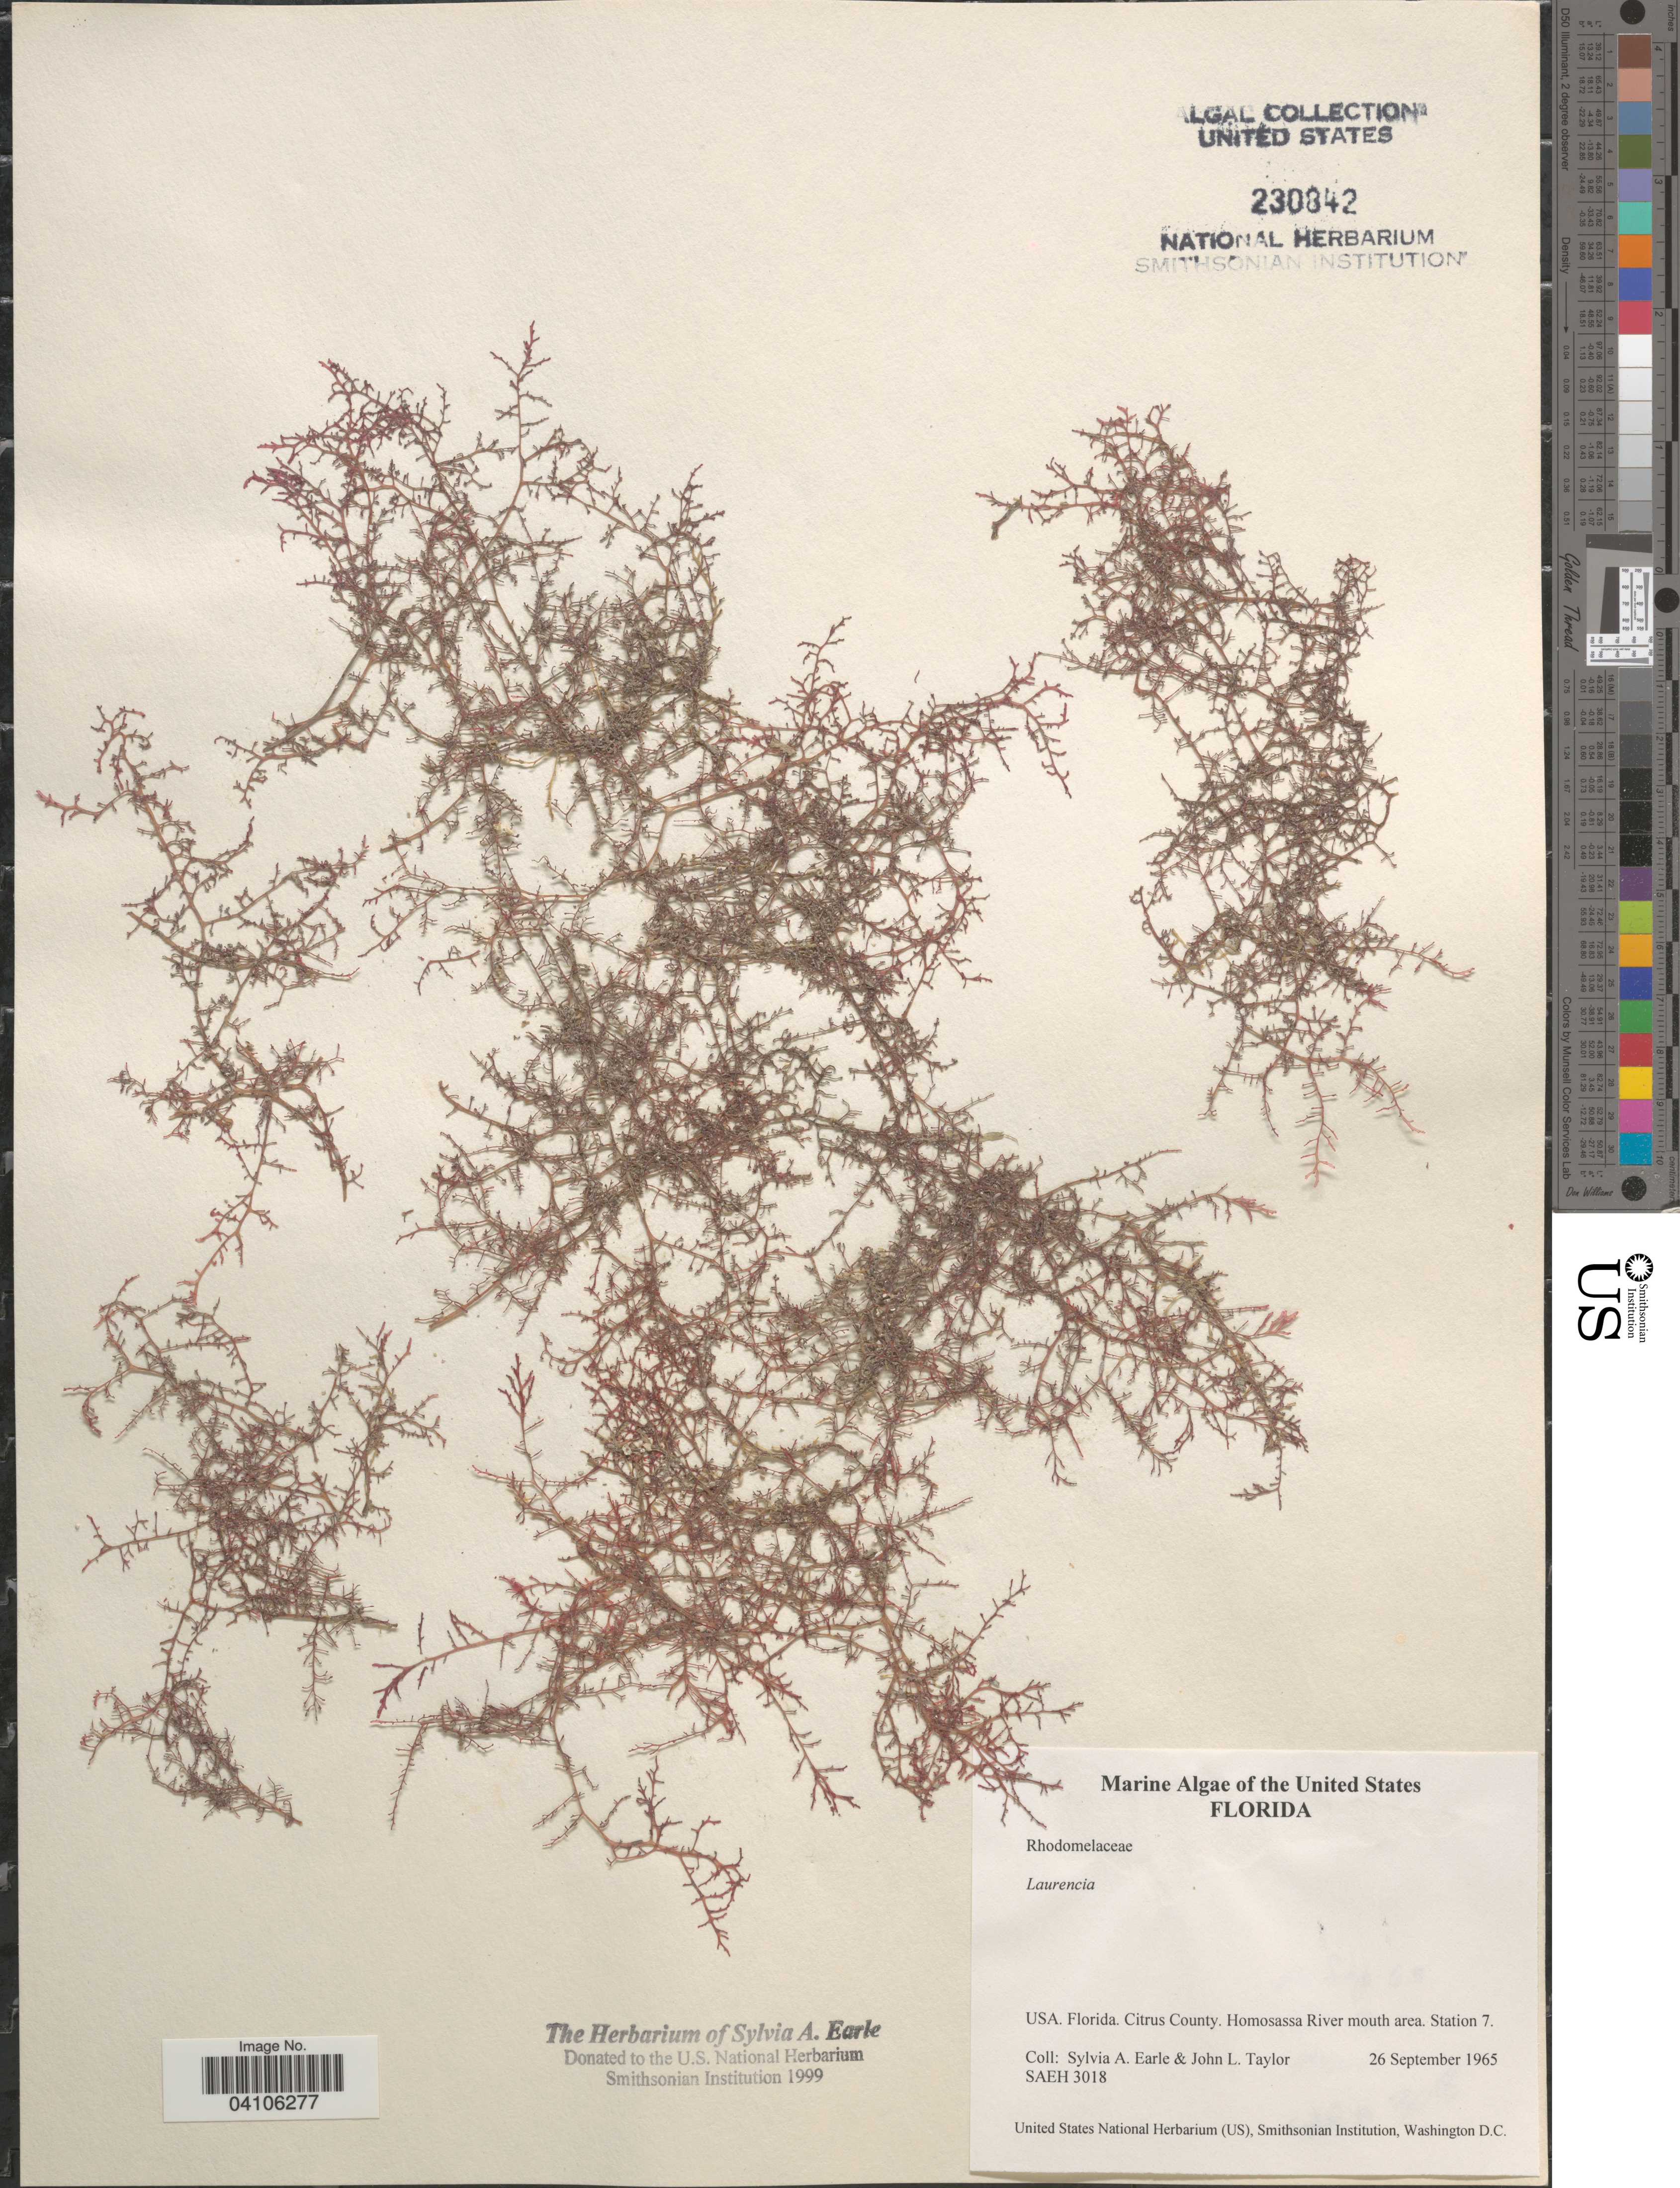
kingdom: Plantae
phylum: Rhodophyta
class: Florideophyceae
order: Ceramiales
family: Rhodomelaceae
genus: Laurencia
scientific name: Laurencia sp.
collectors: S. A. Earle & J. L. Taylor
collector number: SAEH3018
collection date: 1965-09-26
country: United States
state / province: Florida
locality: Citrus County. Homosassa River mouth area. Station 7.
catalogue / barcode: US 230842